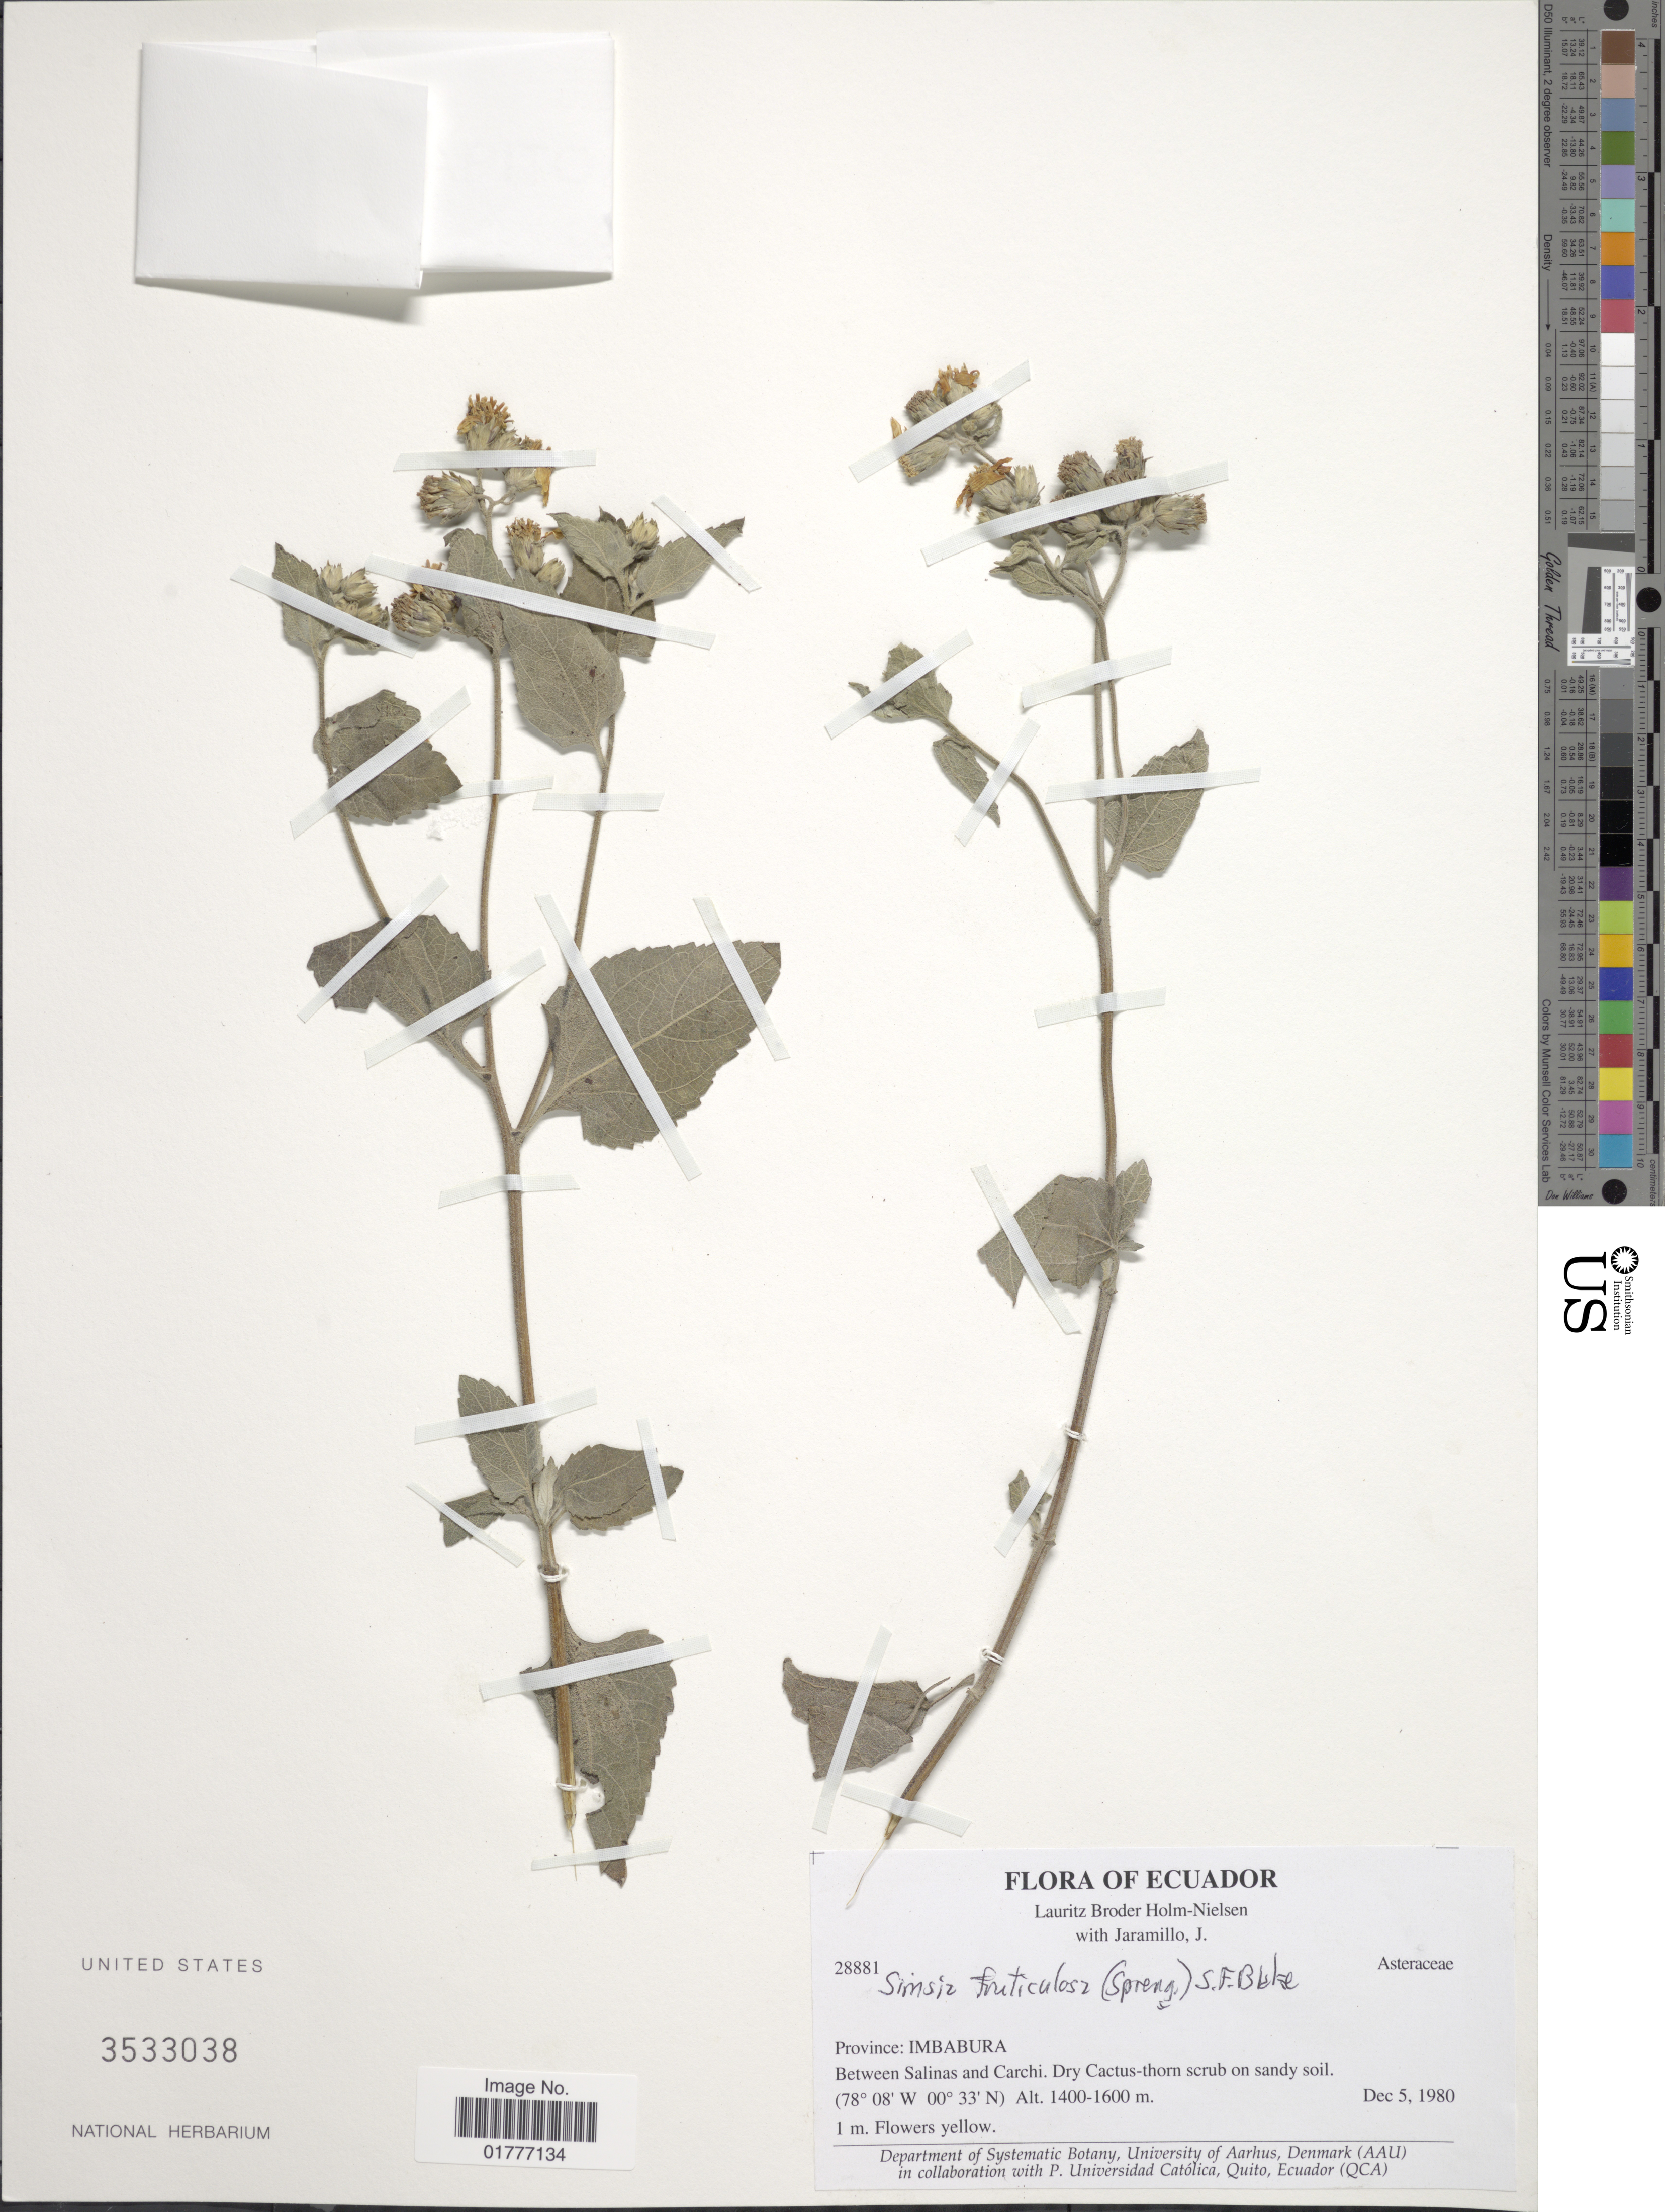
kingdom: Plantae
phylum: Tracheophyta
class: Magnoliopsida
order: Asterales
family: Asteraceae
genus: Simsia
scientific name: Simsia fruticulosa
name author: (Spreng.) S.F. Blake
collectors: L. B. Holm-Nielsen & J. Jaramillo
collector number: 28881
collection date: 1980-12-05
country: Ecuador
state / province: Imbabura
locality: Between Salinas and Carchi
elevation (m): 1400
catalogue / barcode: US 3533038